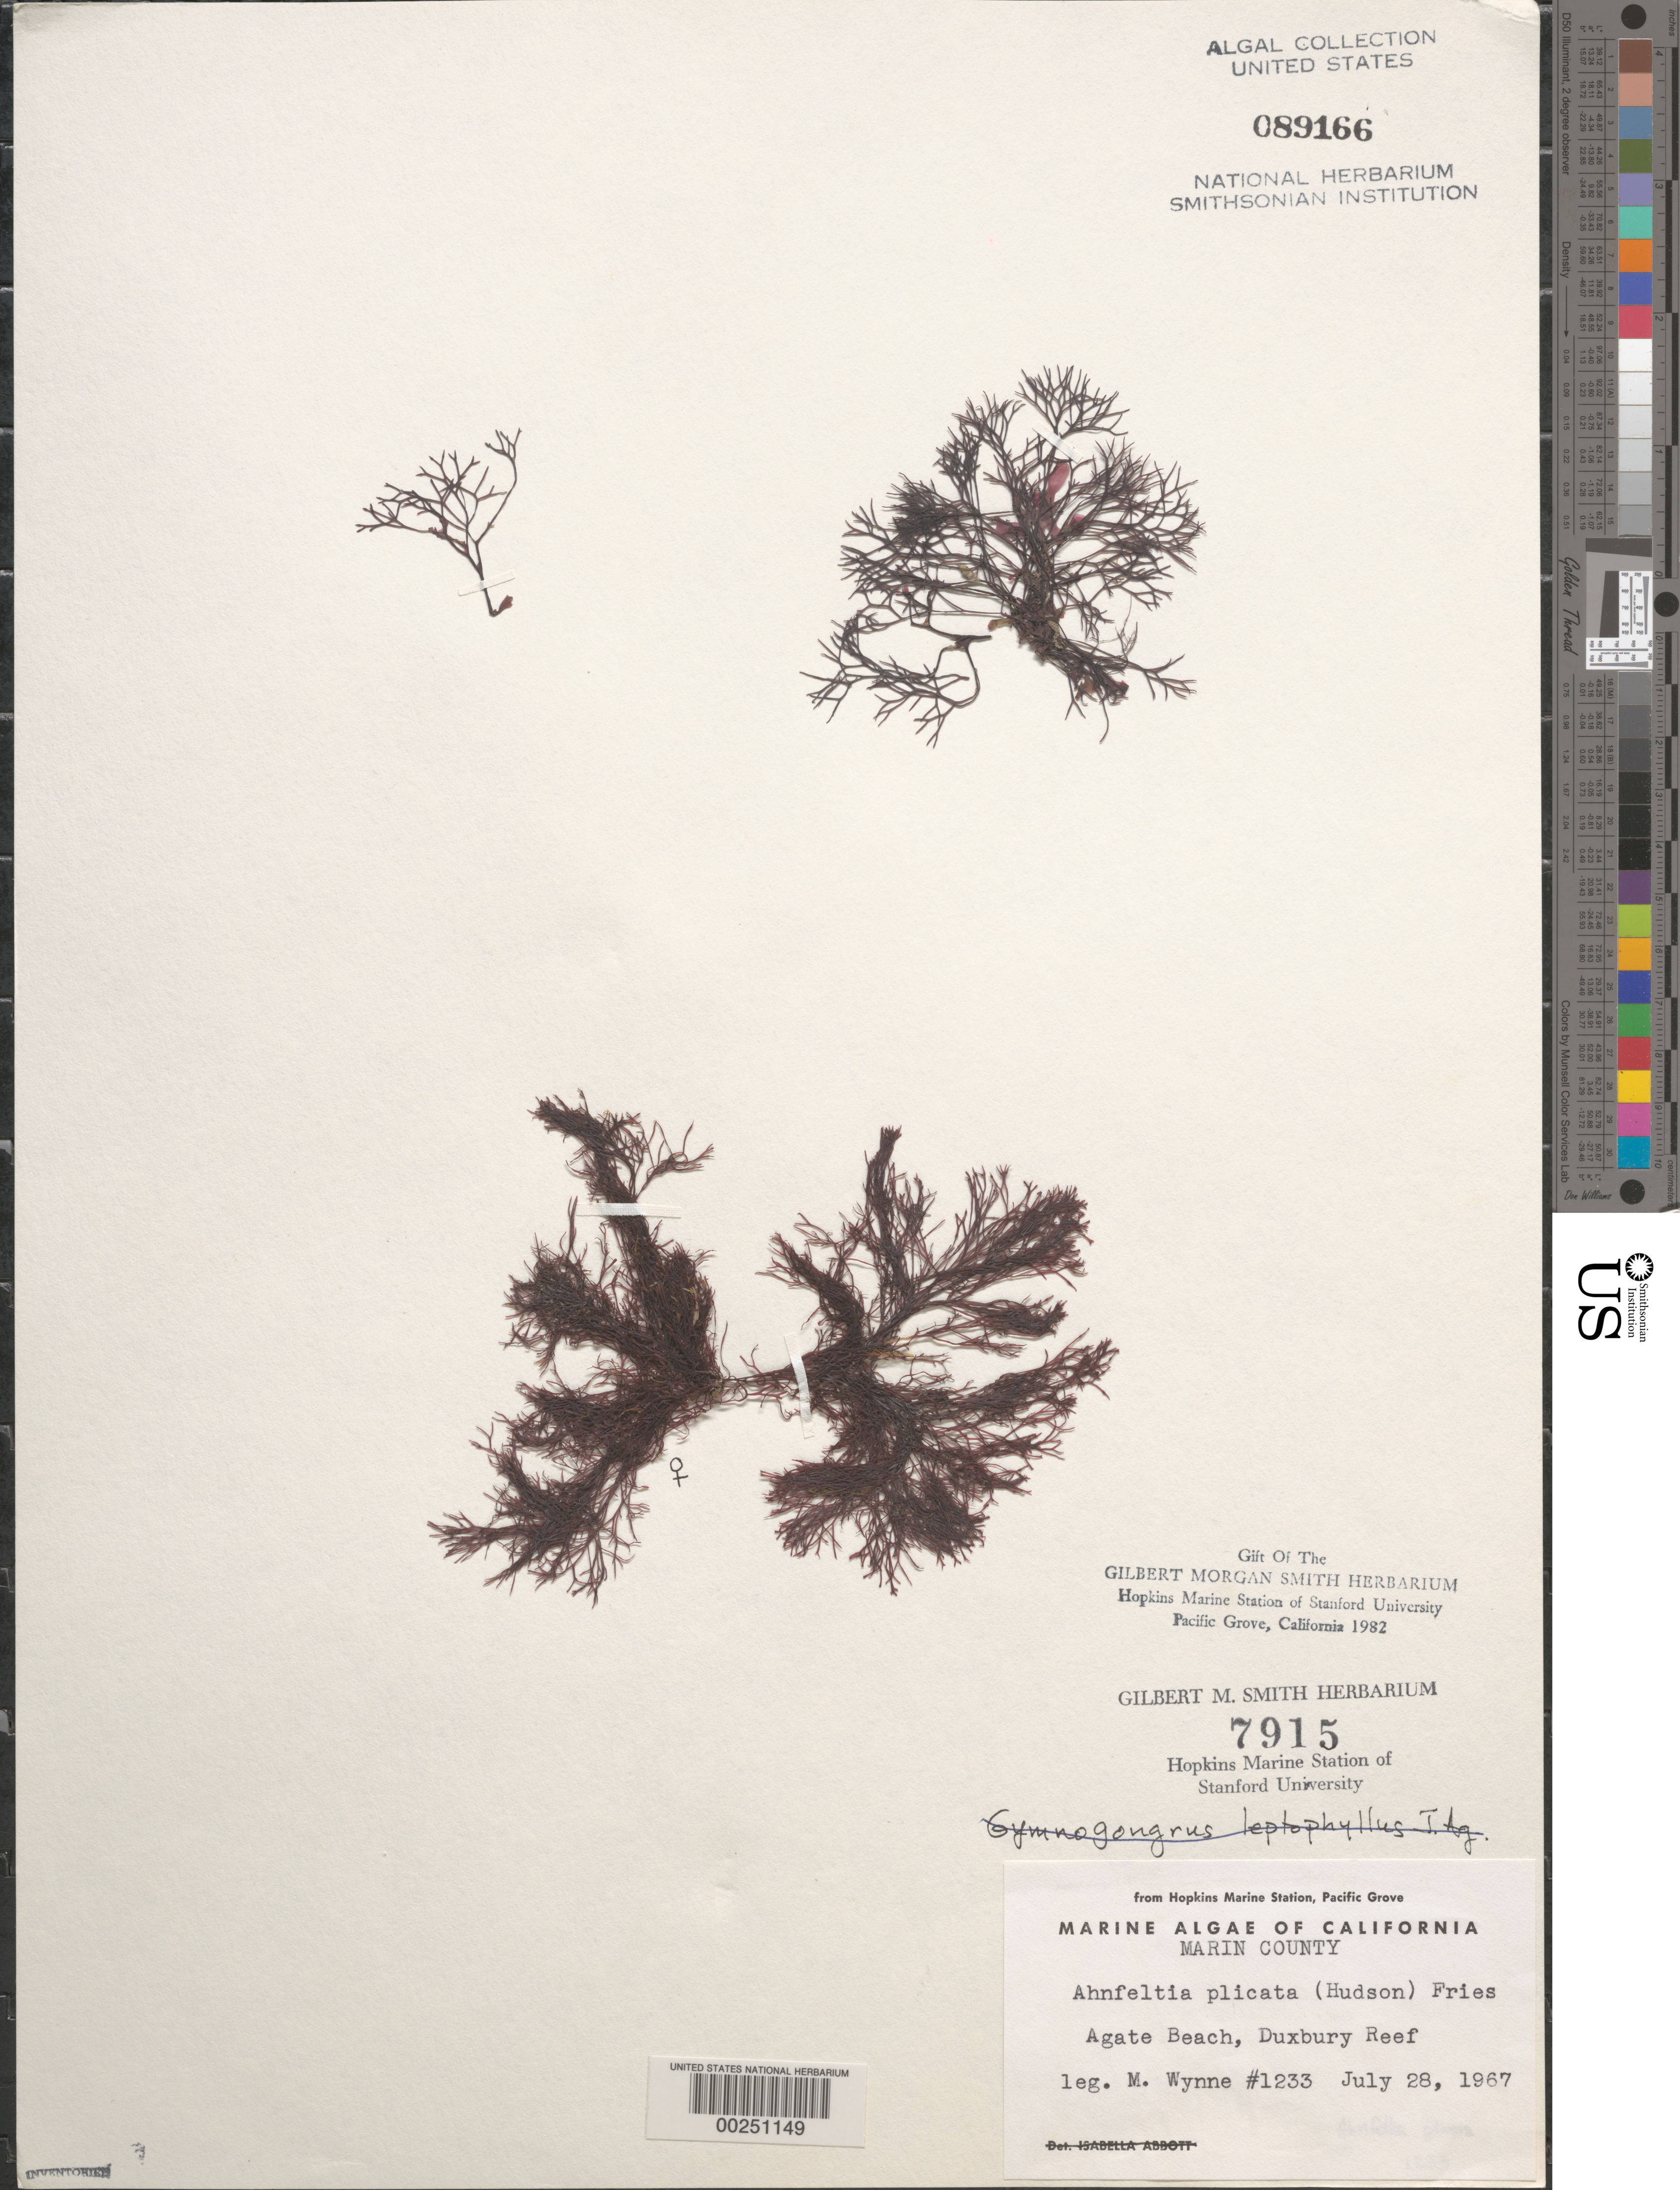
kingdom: Plantae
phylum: Rhodophyta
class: Florideophyceae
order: Ahnfeltiales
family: Ahnfeltiaceae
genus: Ahnfeltia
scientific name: Ahnfeltia plicata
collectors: M.J. Wynne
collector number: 1233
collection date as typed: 28 Jul 1967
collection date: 1967-07-28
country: United States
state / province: California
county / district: Marin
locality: Agate Beach, Duxbury Reef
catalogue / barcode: US 89166